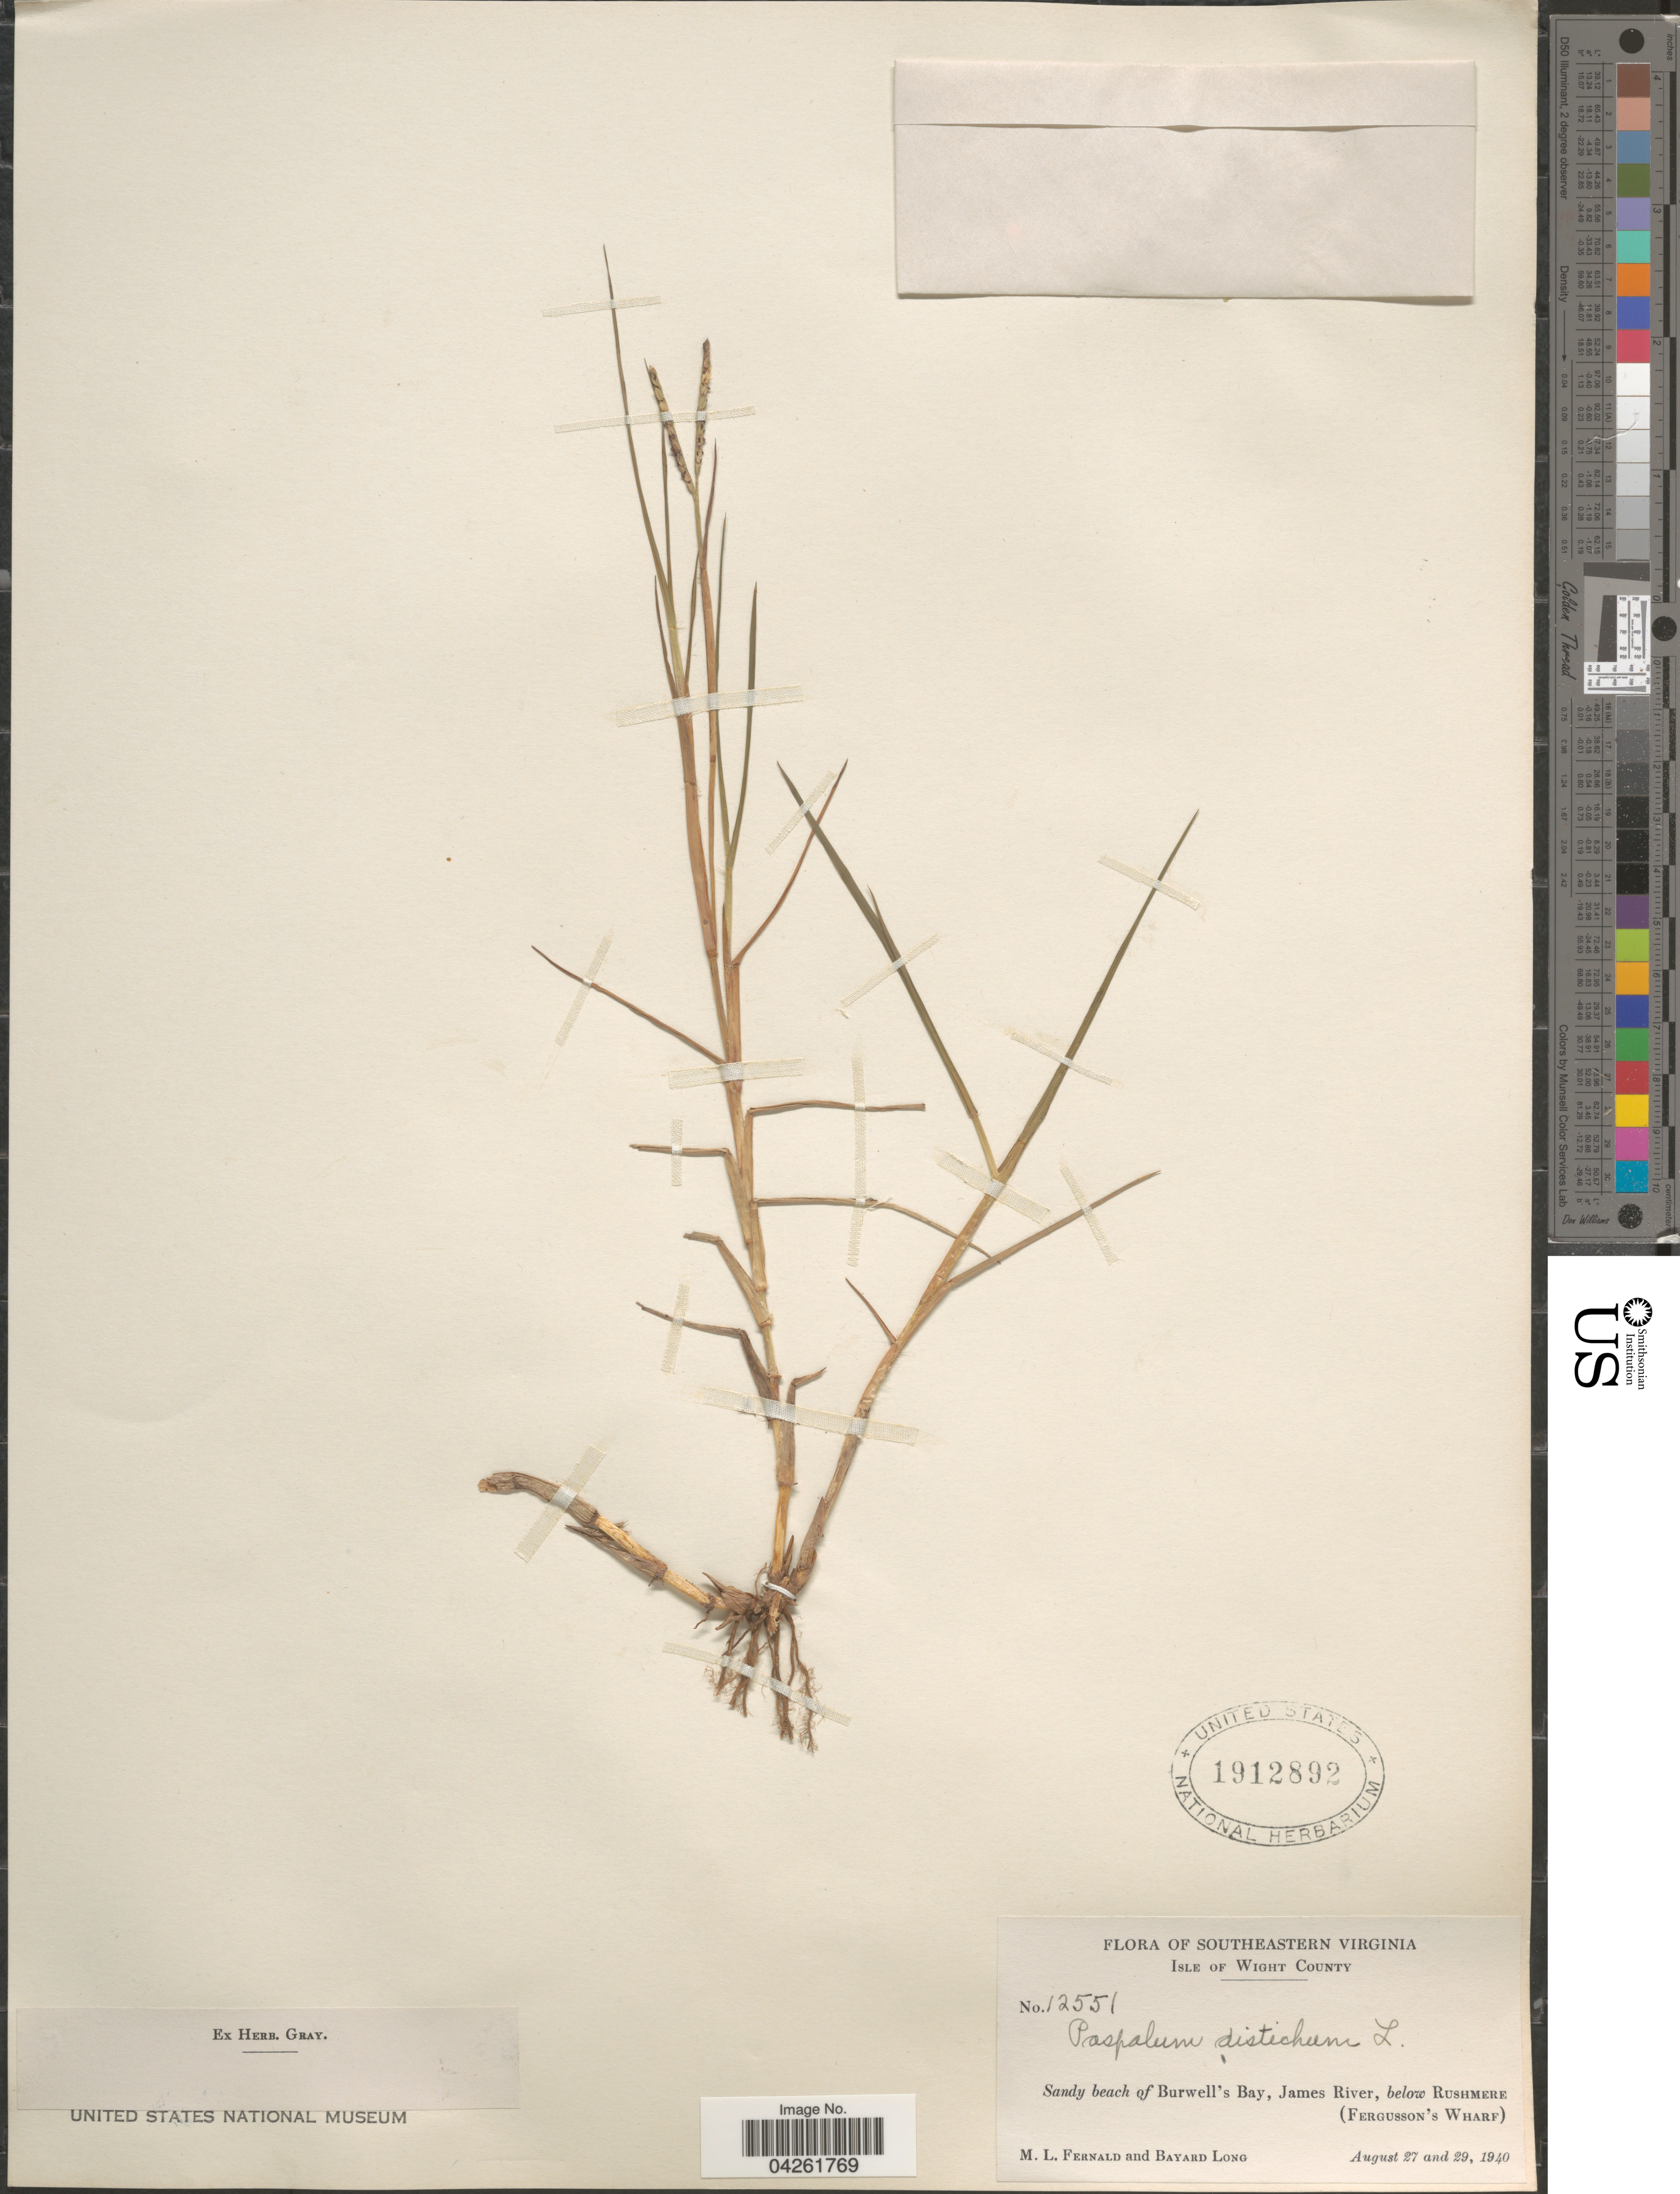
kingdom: Plantae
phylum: Tracheophyta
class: Liliopsida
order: Poales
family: Poaceae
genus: Paspalum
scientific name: Paspalum distichum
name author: L.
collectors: M. L. Fernald & B. Long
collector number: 12551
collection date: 1940-08-27/1940-08-29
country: United States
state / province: Virginia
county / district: Isle of Wight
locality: Southeastern Virginia. Isle Of Wight County. Sandy beach of Burwell's Bay, James River, below Rushmere (Fergusson's Wharf).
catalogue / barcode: US 1912892